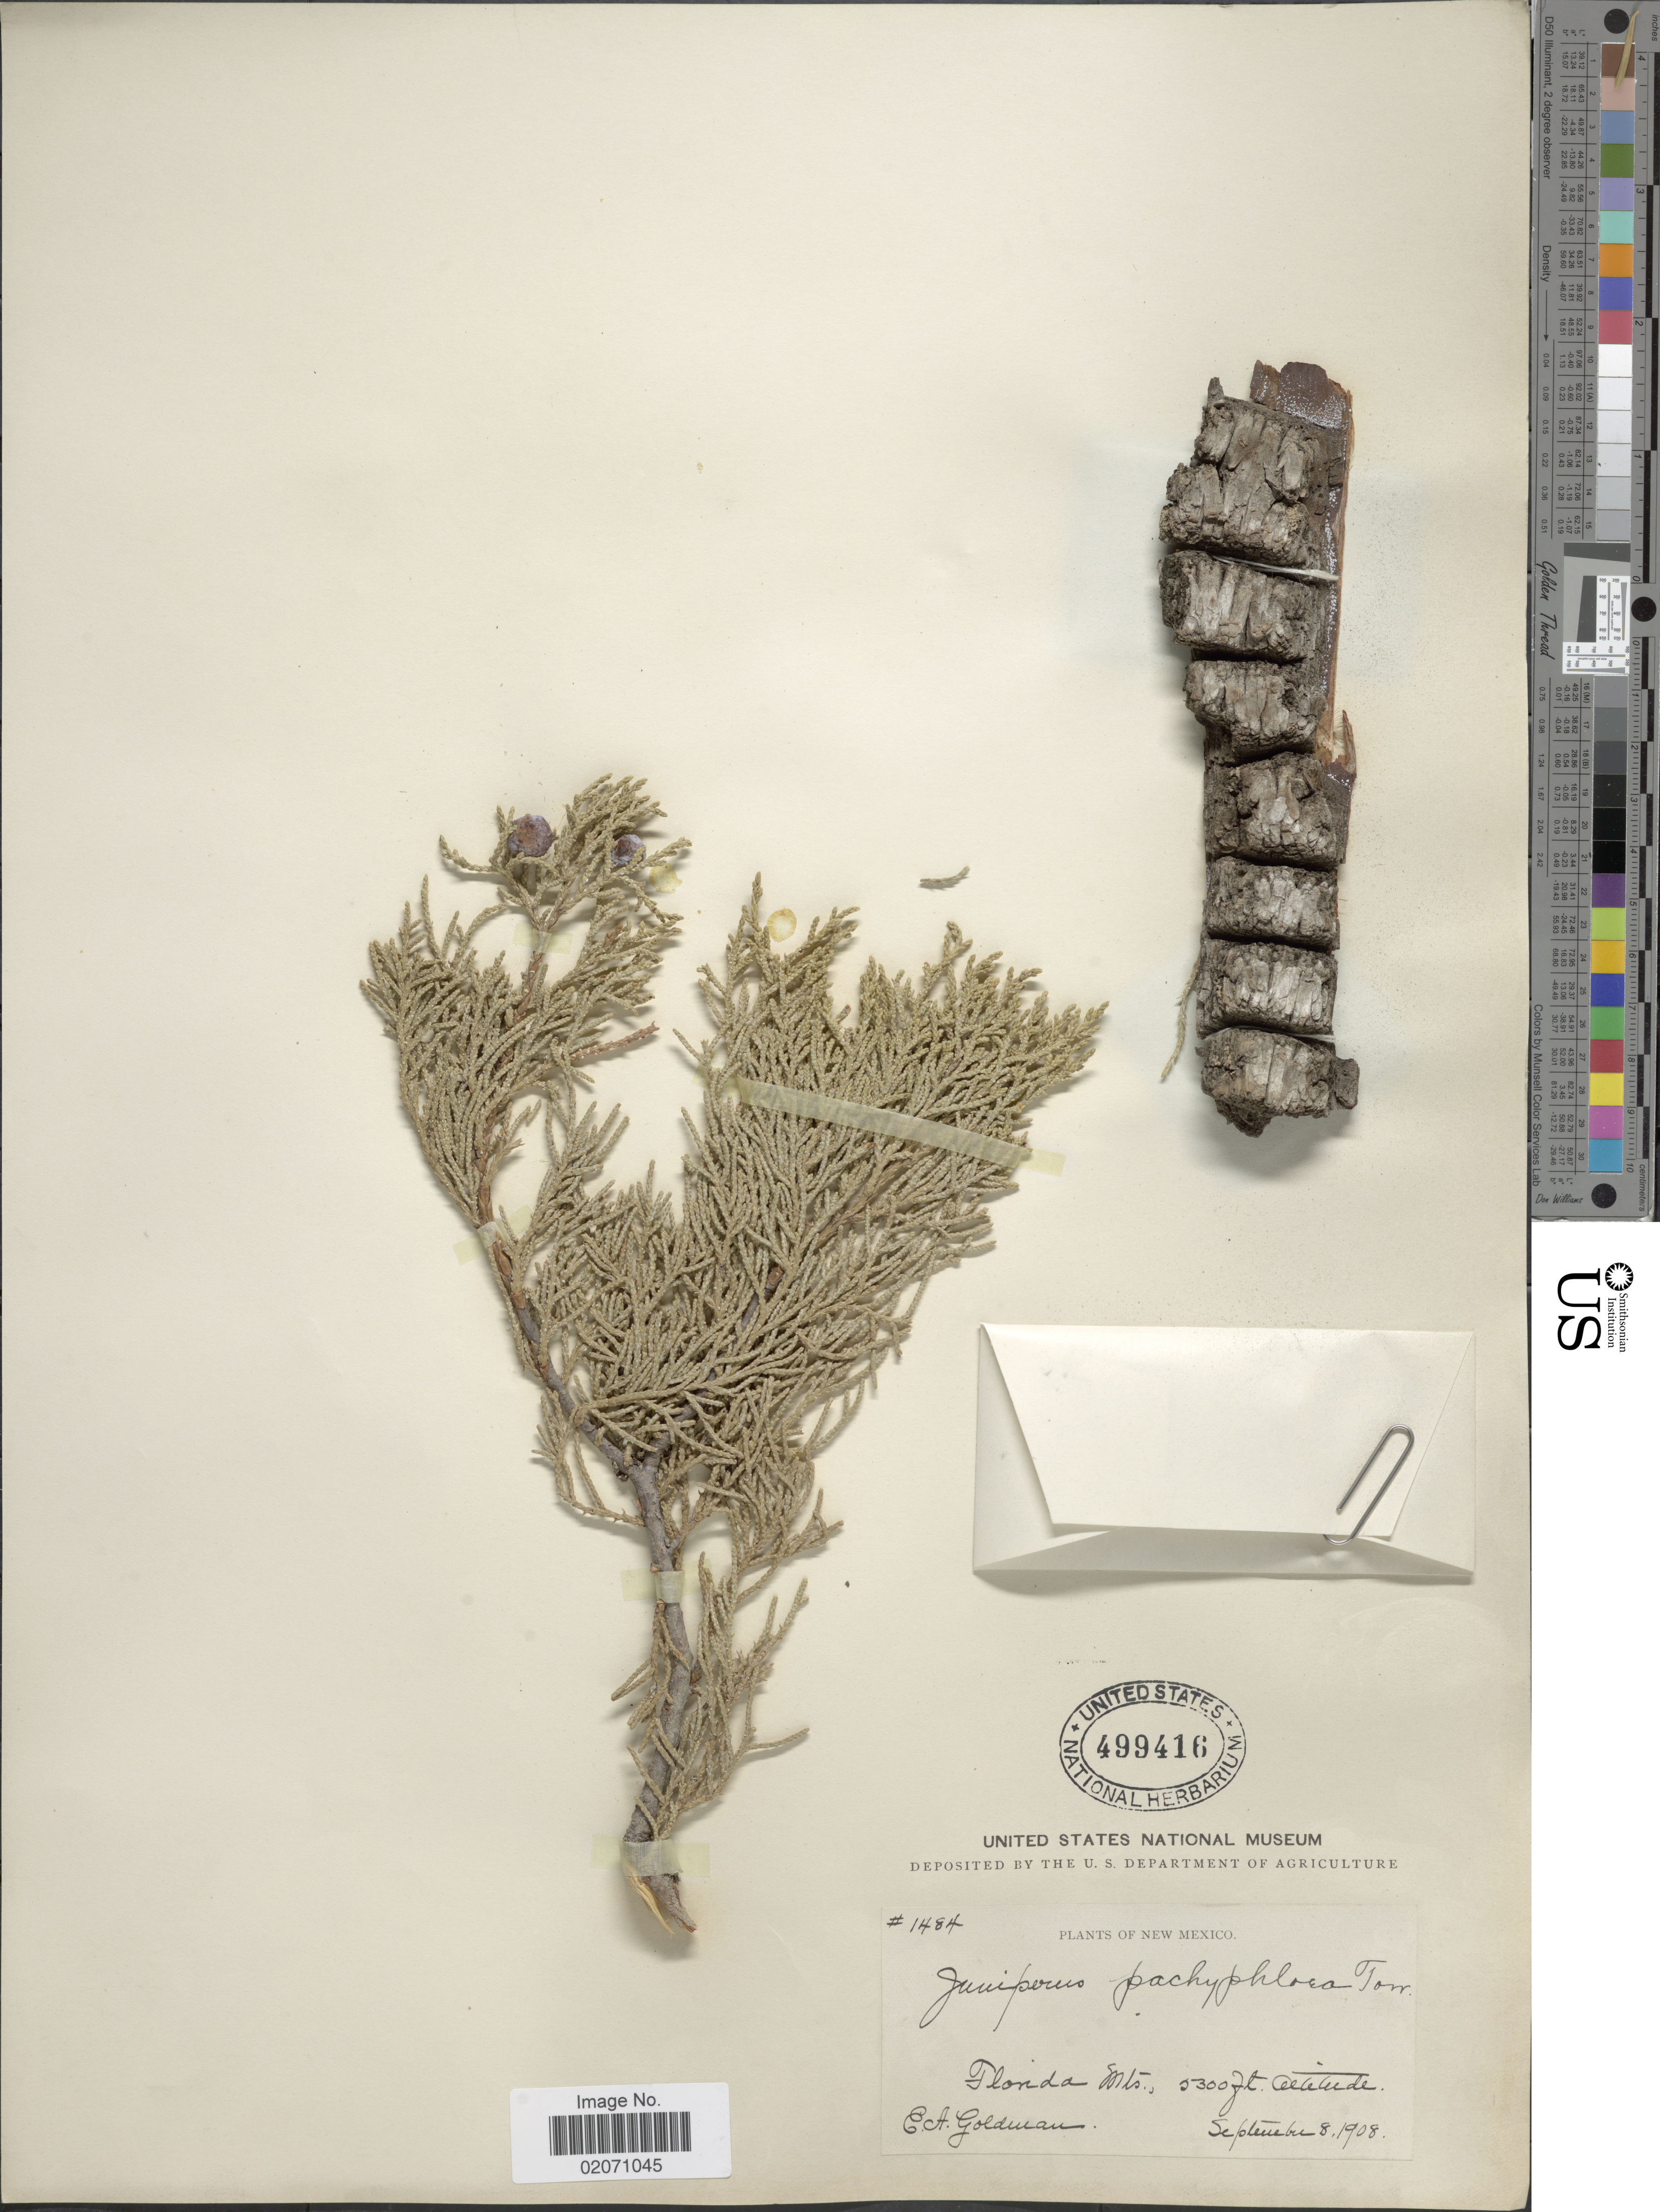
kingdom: Plantae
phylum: Tracheophyta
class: Pinopsida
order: Pinales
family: Cupressaceae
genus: Juniperus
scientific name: Juniperus deppeana var. pachyphlaea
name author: (Torr.) Martínez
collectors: E. A. Goldman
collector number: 1484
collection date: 1908-09-08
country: United States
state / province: New Mexico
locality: Florida Mts.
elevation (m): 1615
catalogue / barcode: US 499416